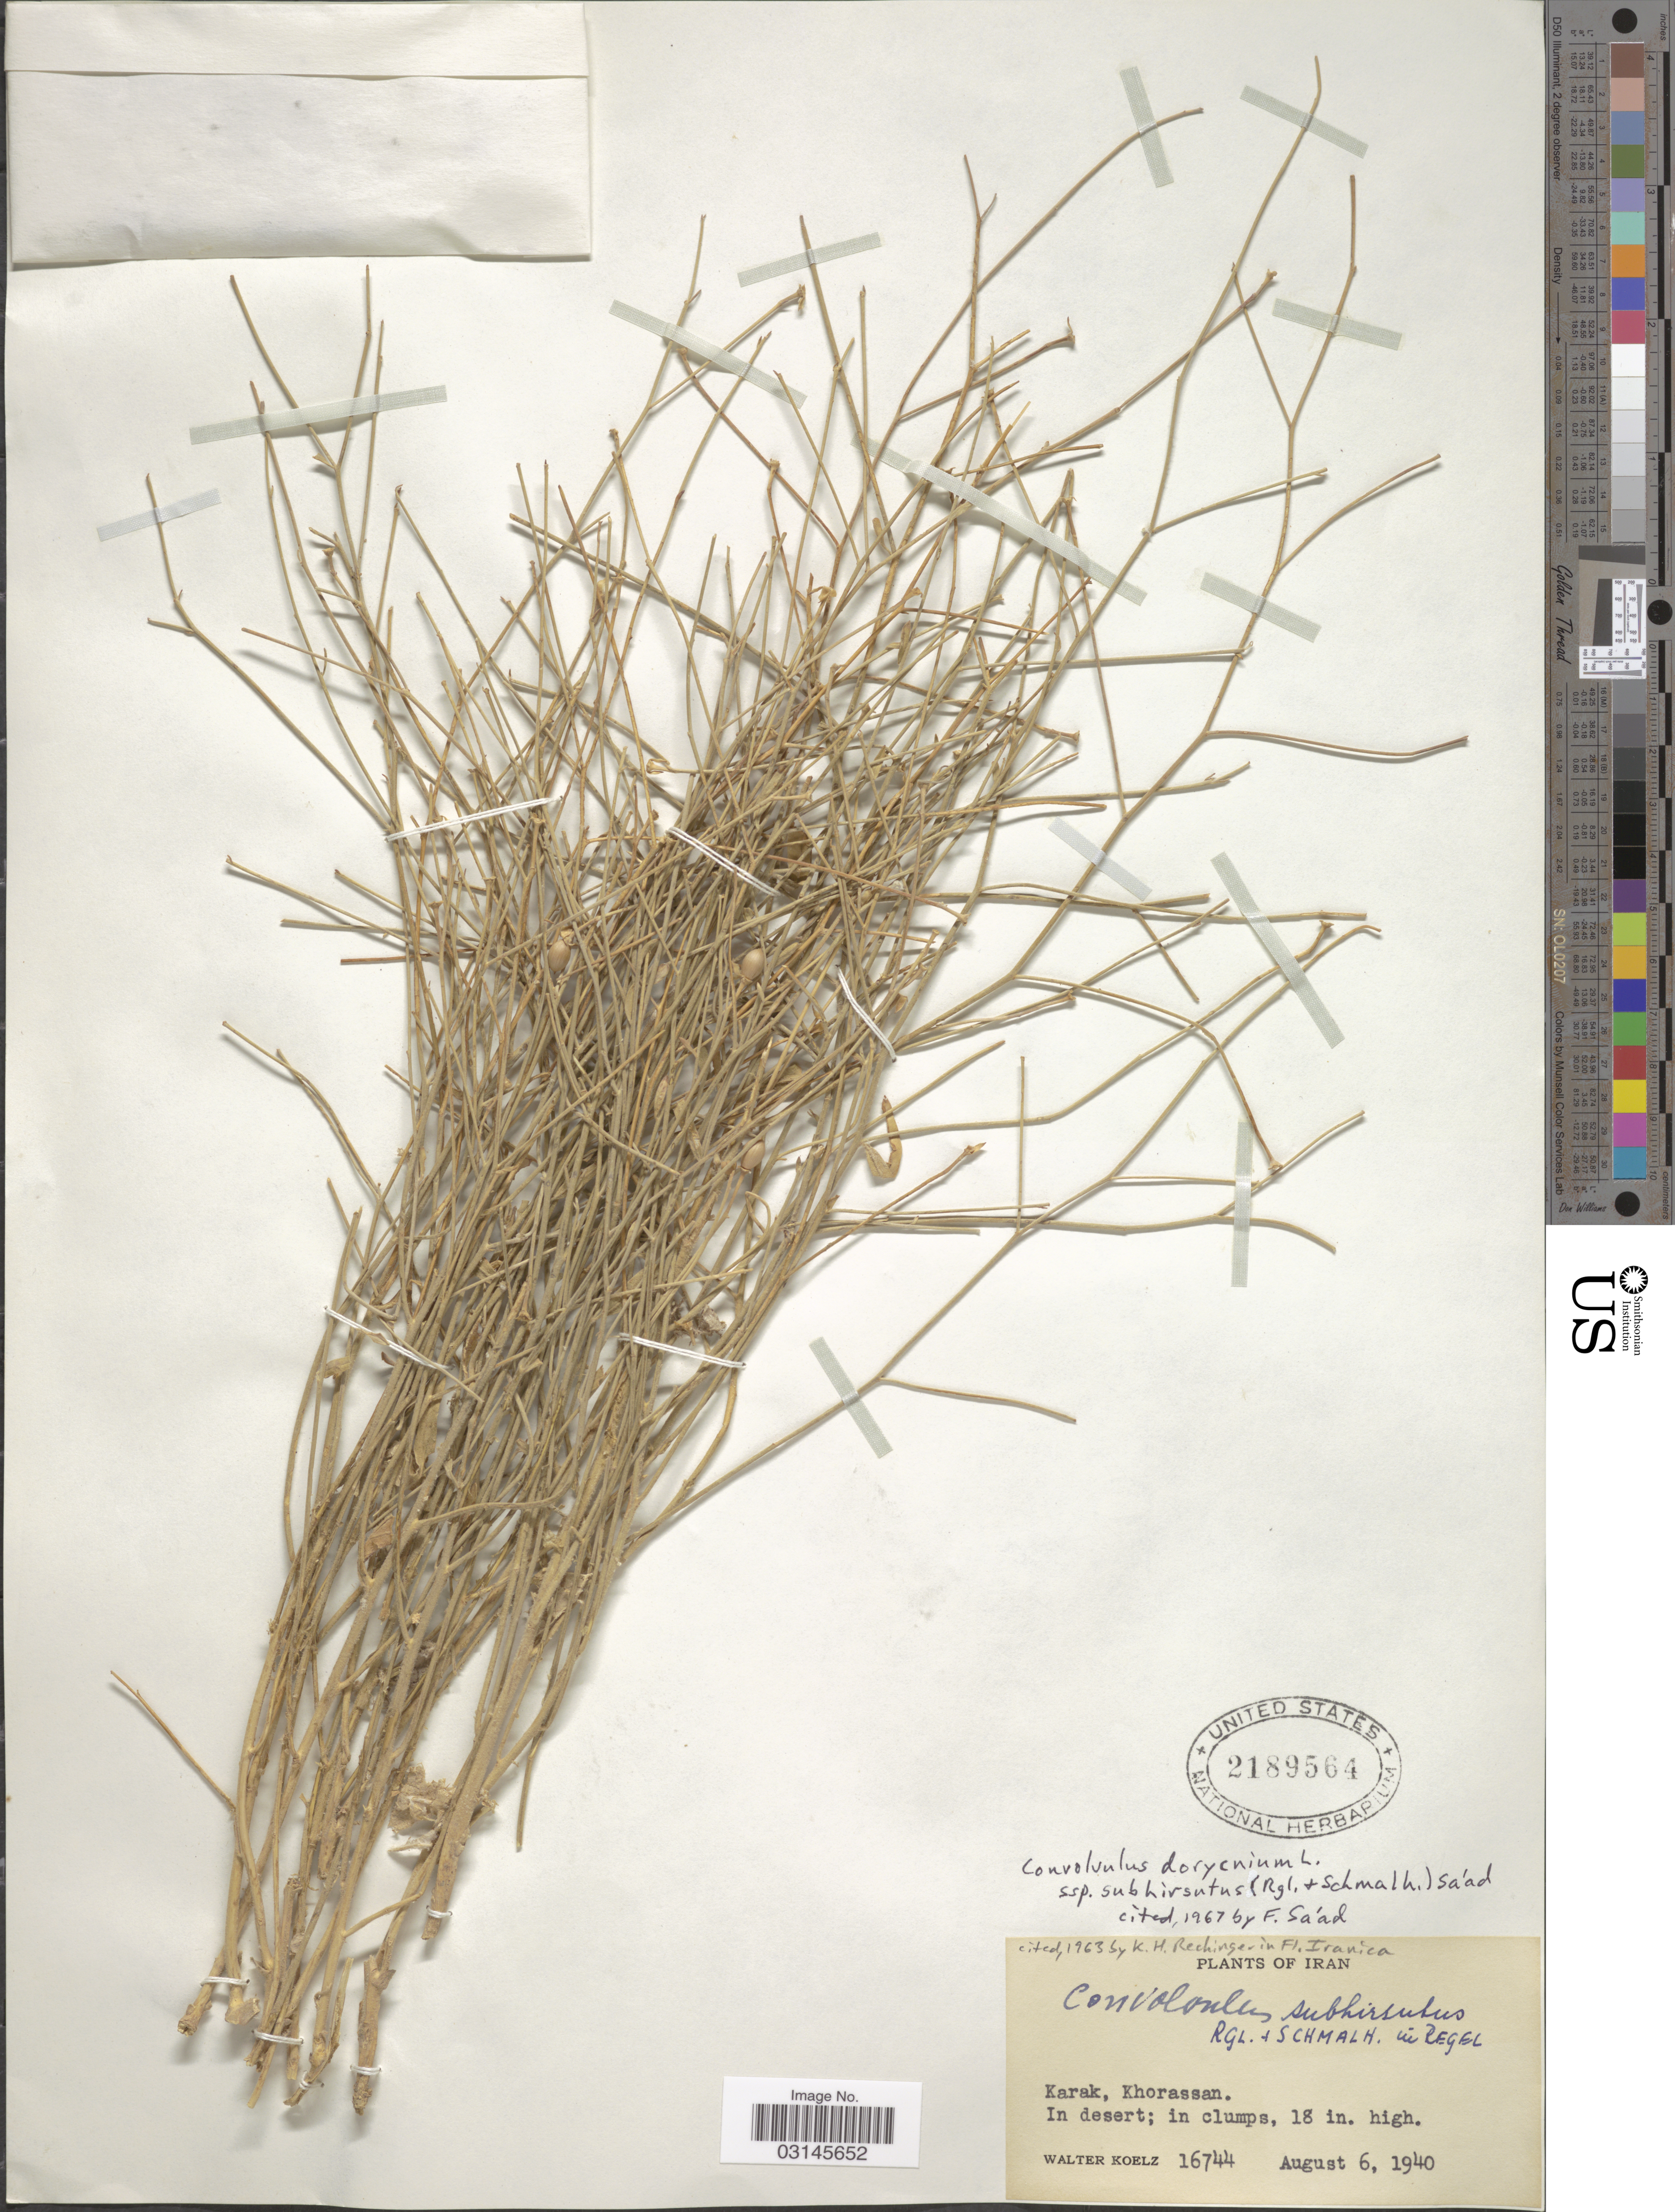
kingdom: Plantae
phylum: Tracheophyta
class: Magnoliopsida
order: Solanales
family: Convolvulaceae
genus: Convolvulus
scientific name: Convolvulus dorycnium subsp. subhirsutus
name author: (Regel & Schmalh.) Sa'ad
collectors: W. N. Koelz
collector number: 16744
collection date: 1940-08-06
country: Iran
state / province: Khorasan [obsolete]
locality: Karak, Khorassan.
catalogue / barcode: US 2189564